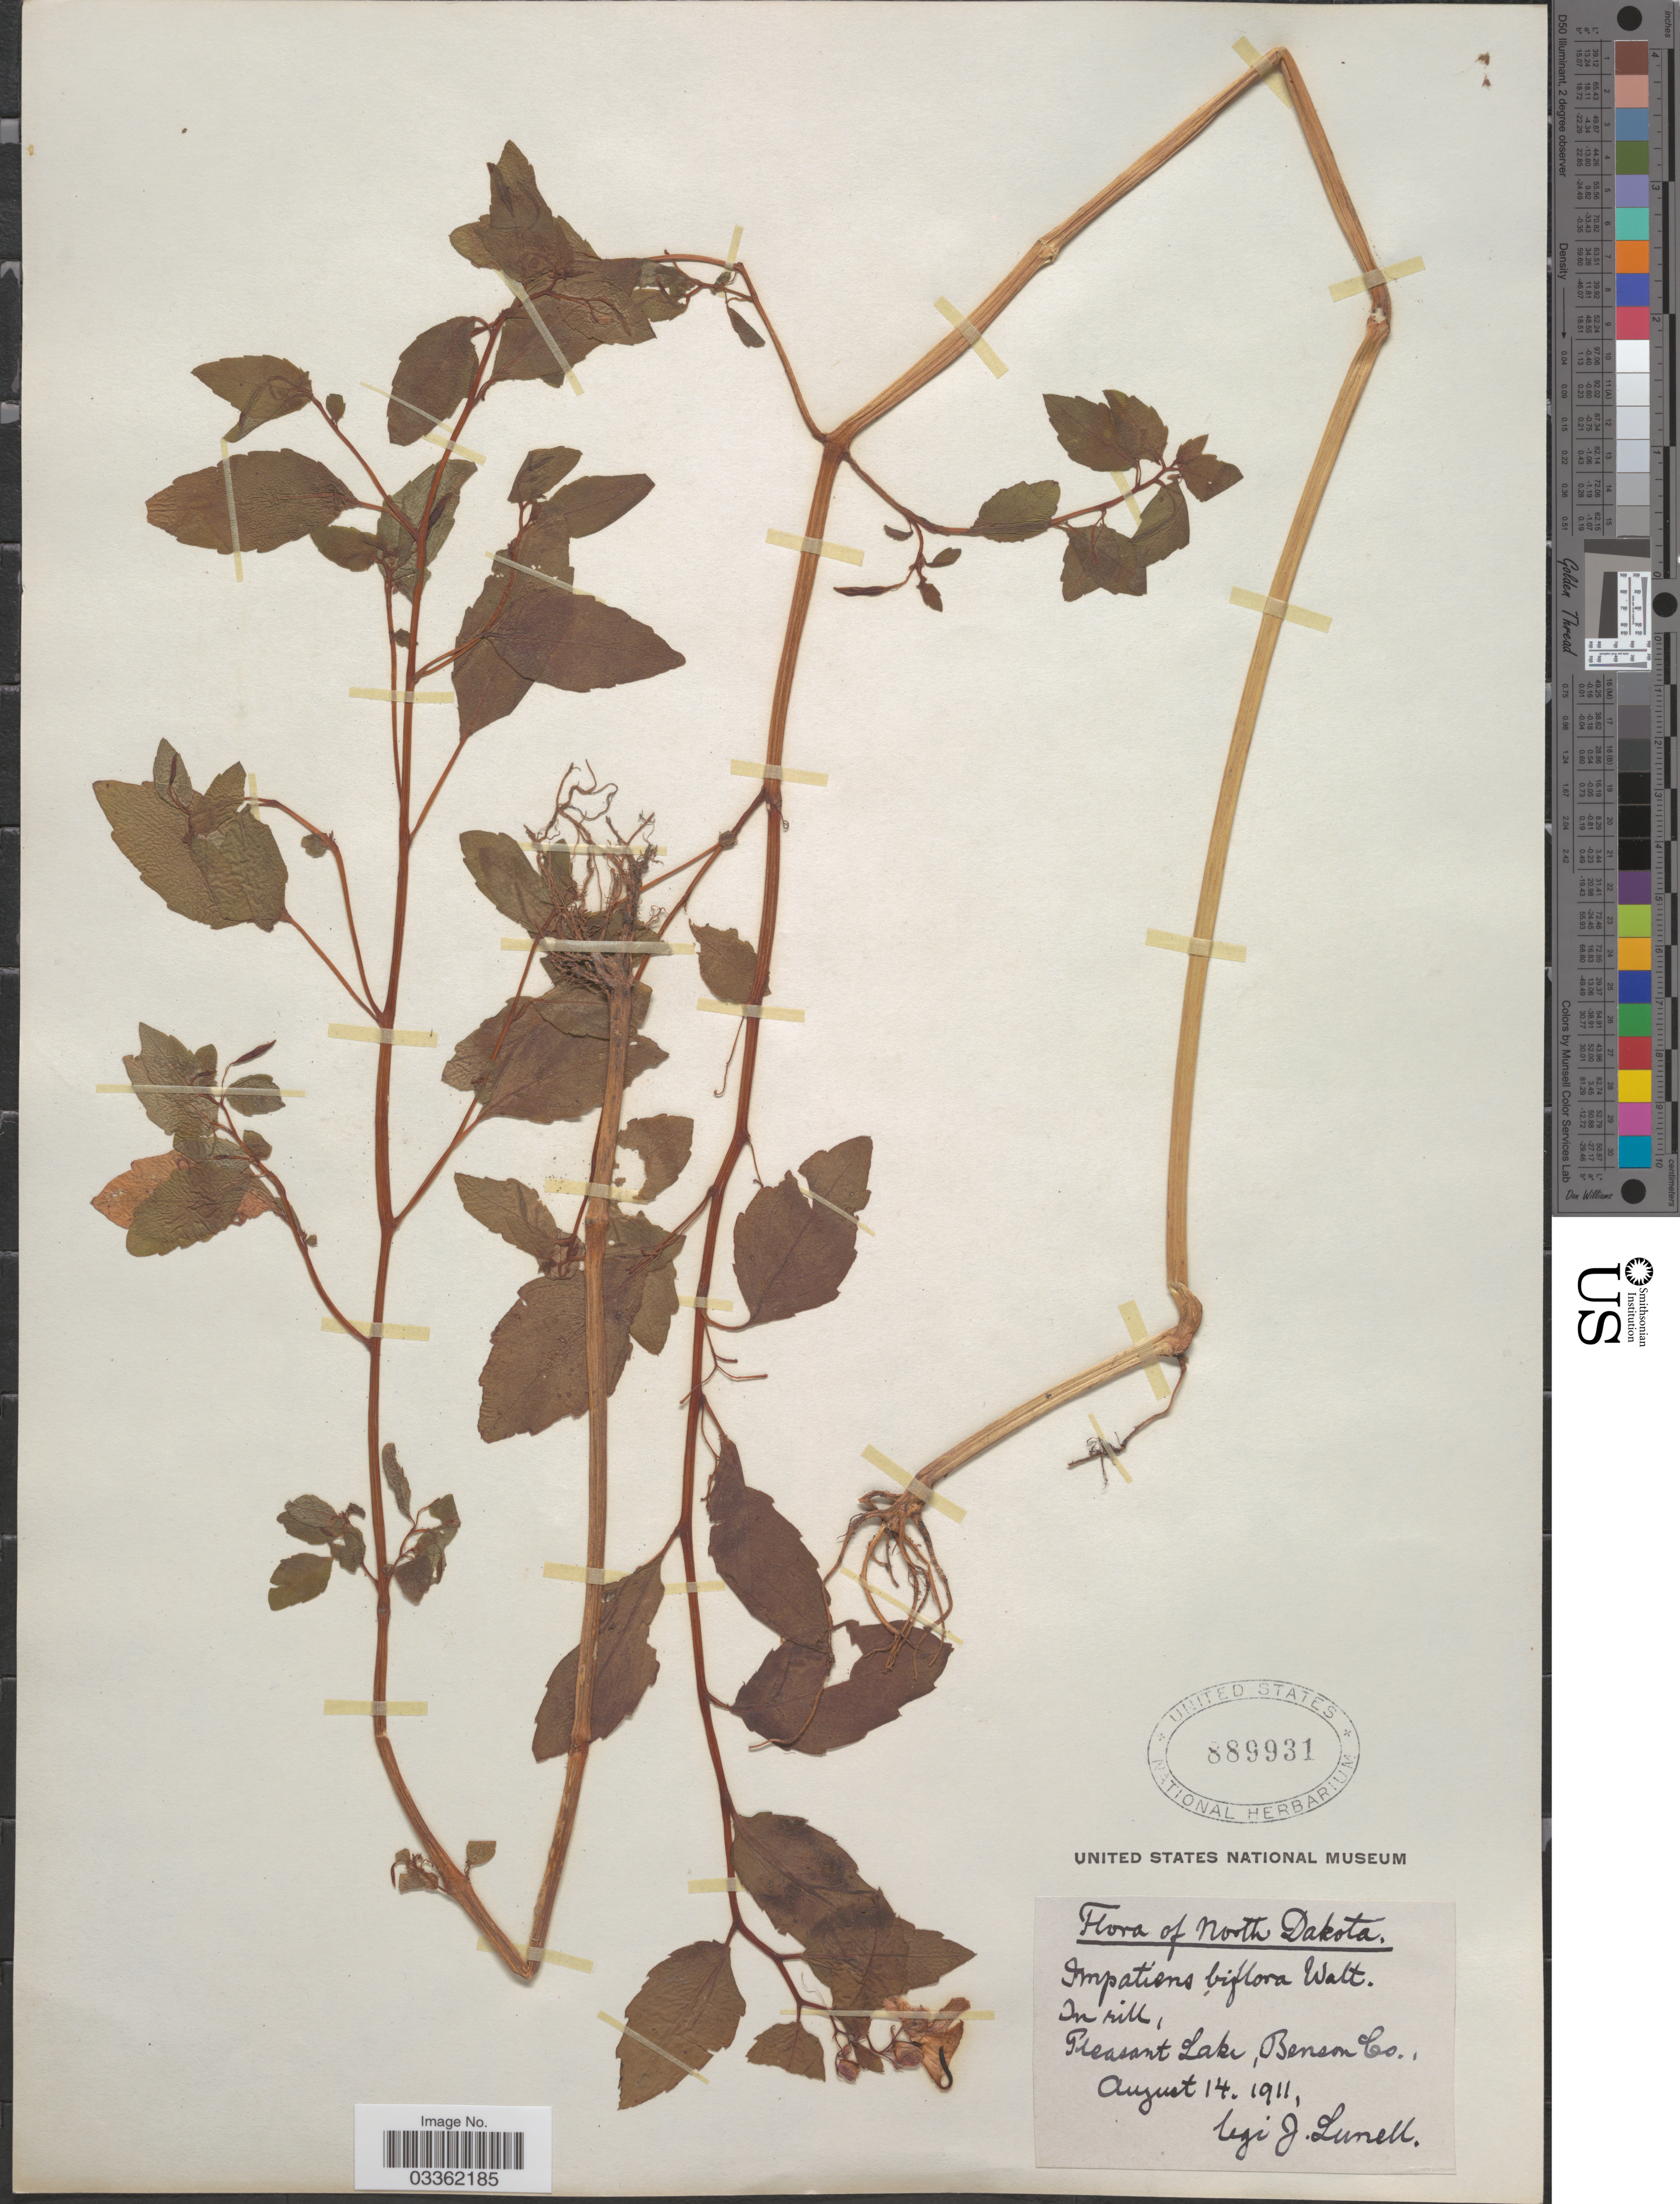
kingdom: Plantae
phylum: Tracheophyta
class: Magnoliopsida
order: Ericales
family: Balsaminaceae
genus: Impatiens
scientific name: Impatiens capensis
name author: Meerb.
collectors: J. Lunell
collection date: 1911-08-14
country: United States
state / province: North Dakota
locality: Pleasant Lake, Benson Co.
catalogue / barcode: US 889931